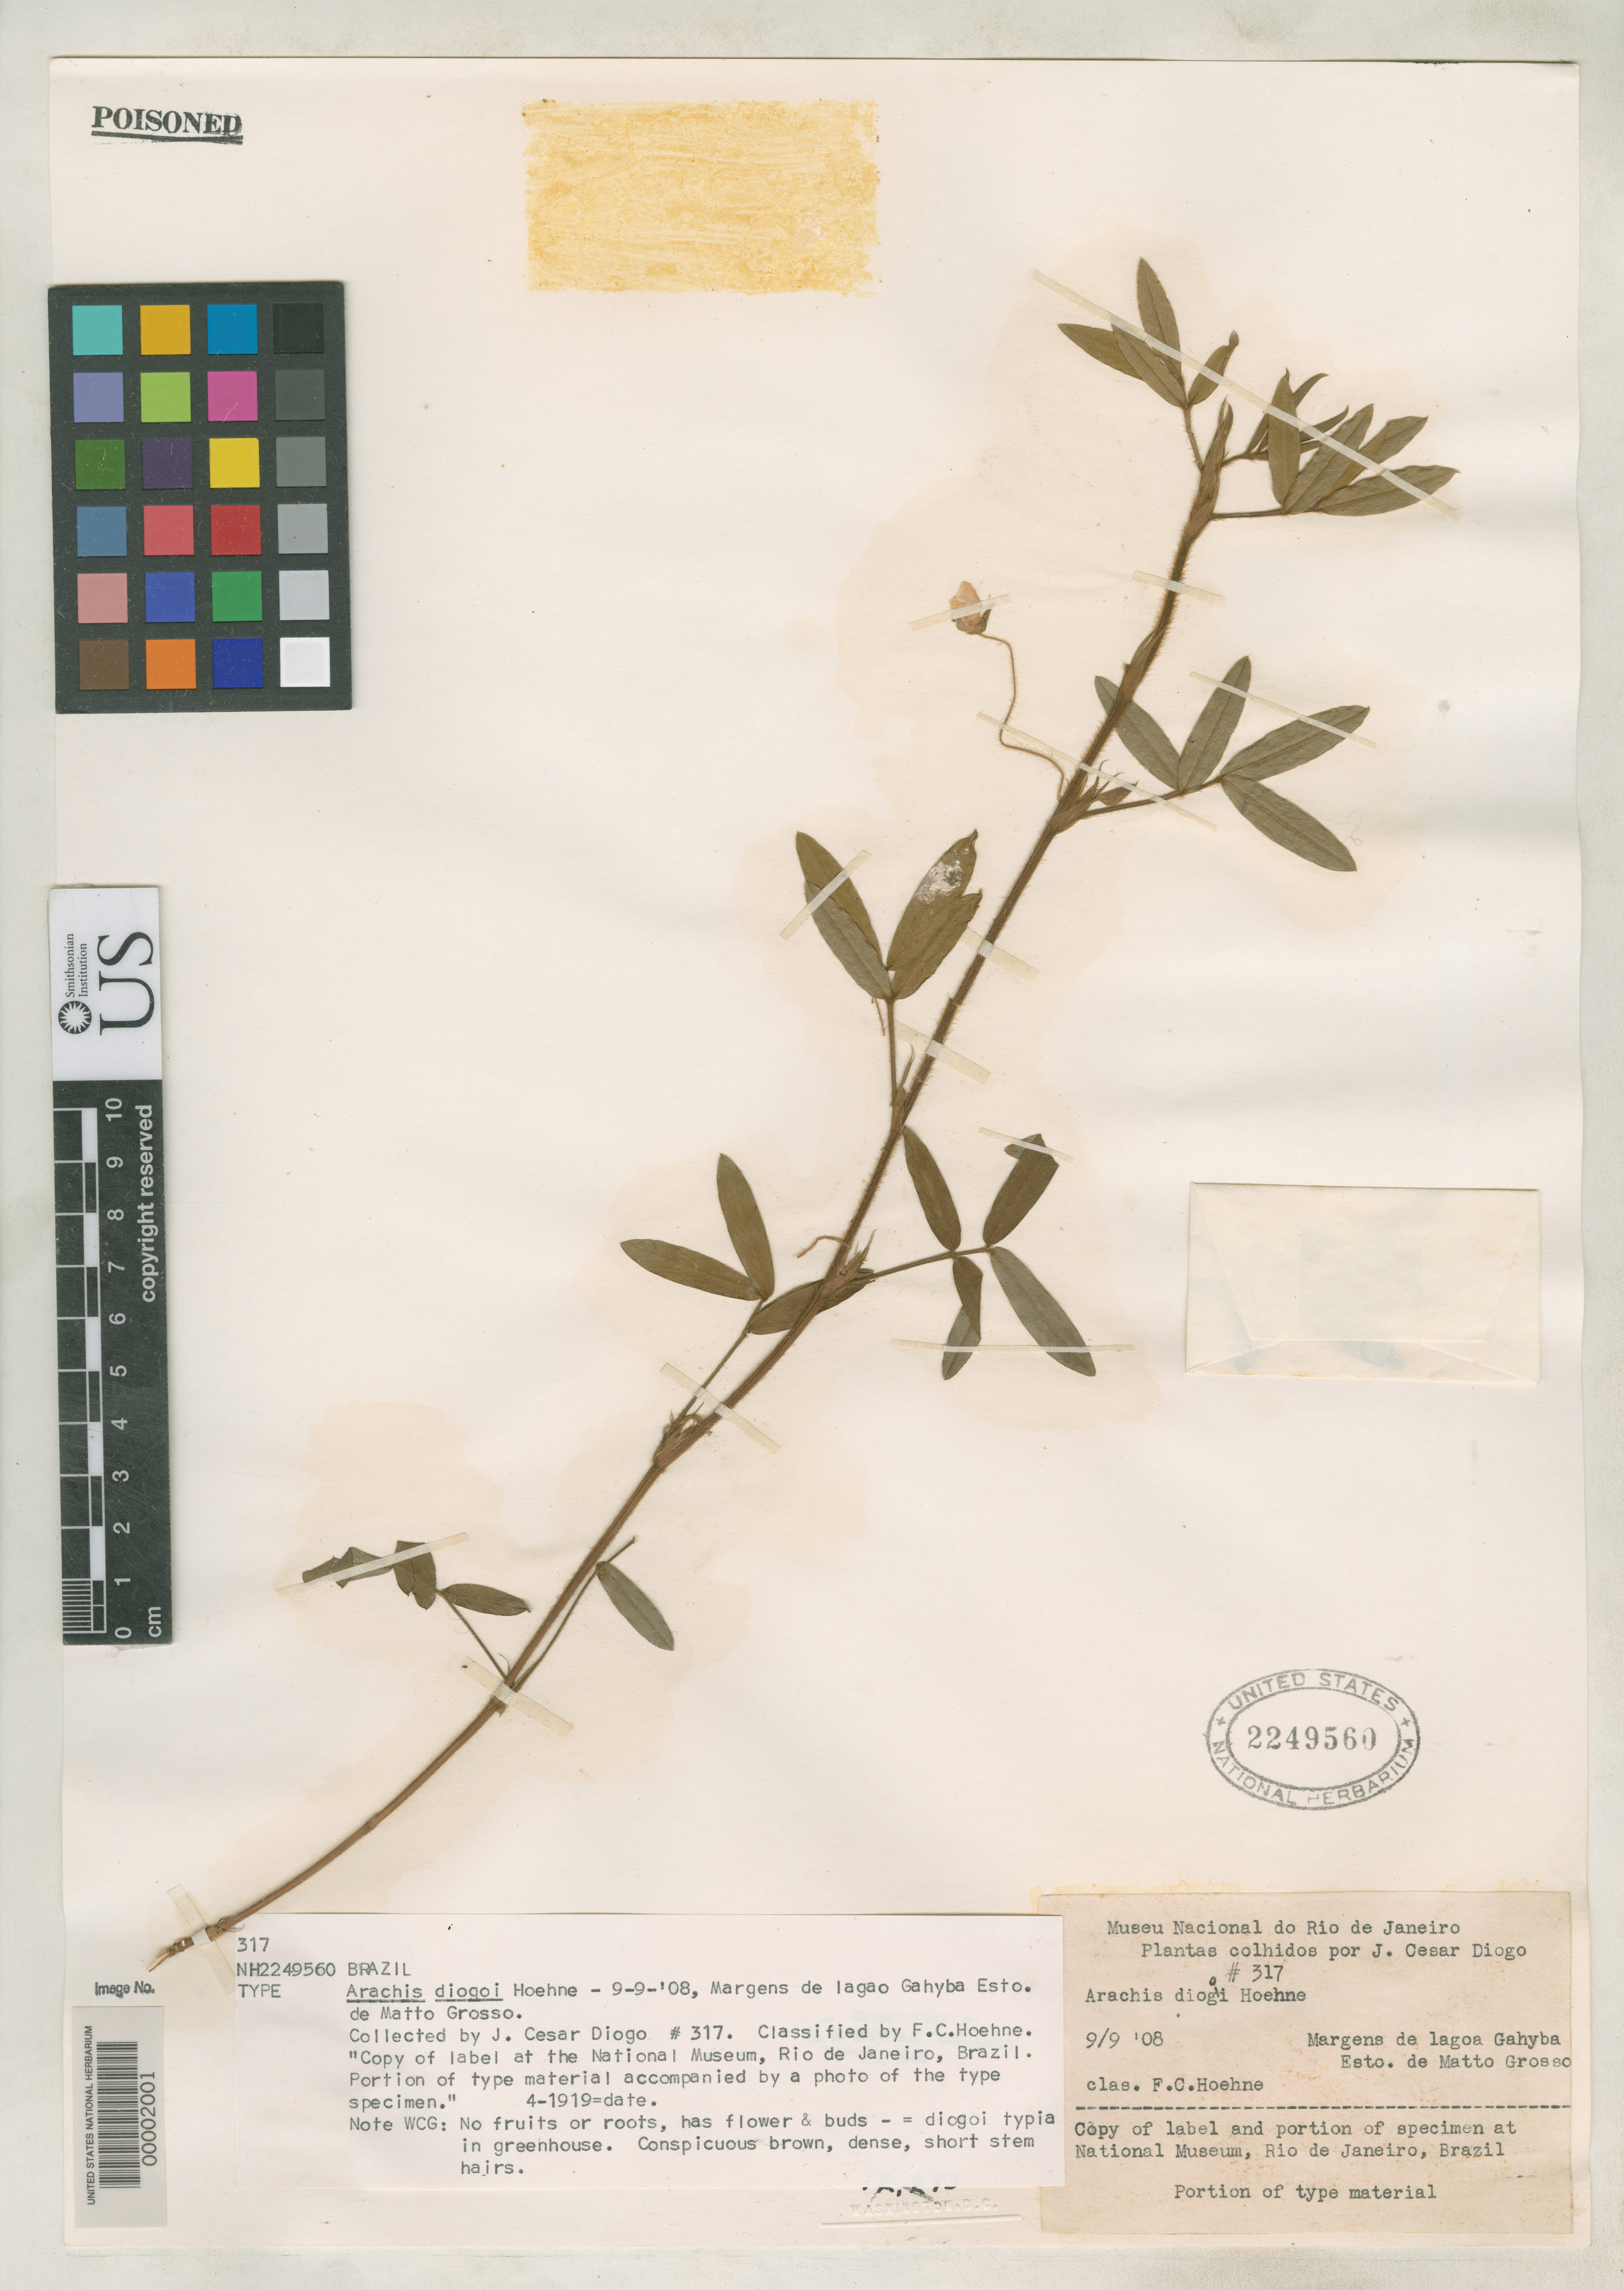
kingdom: Plantae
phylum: Tracheophyta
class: Magnoliopsida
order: Fabales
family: Fabaceae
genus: Arachis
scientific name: Arachis diogoi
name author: Hoehne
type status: Type Fragment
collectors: J. Diogo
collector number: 317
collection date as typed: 09 Sep 1908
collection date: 1908-09-09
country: Brazil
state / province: Mato Grosso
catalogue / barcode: US 2249560